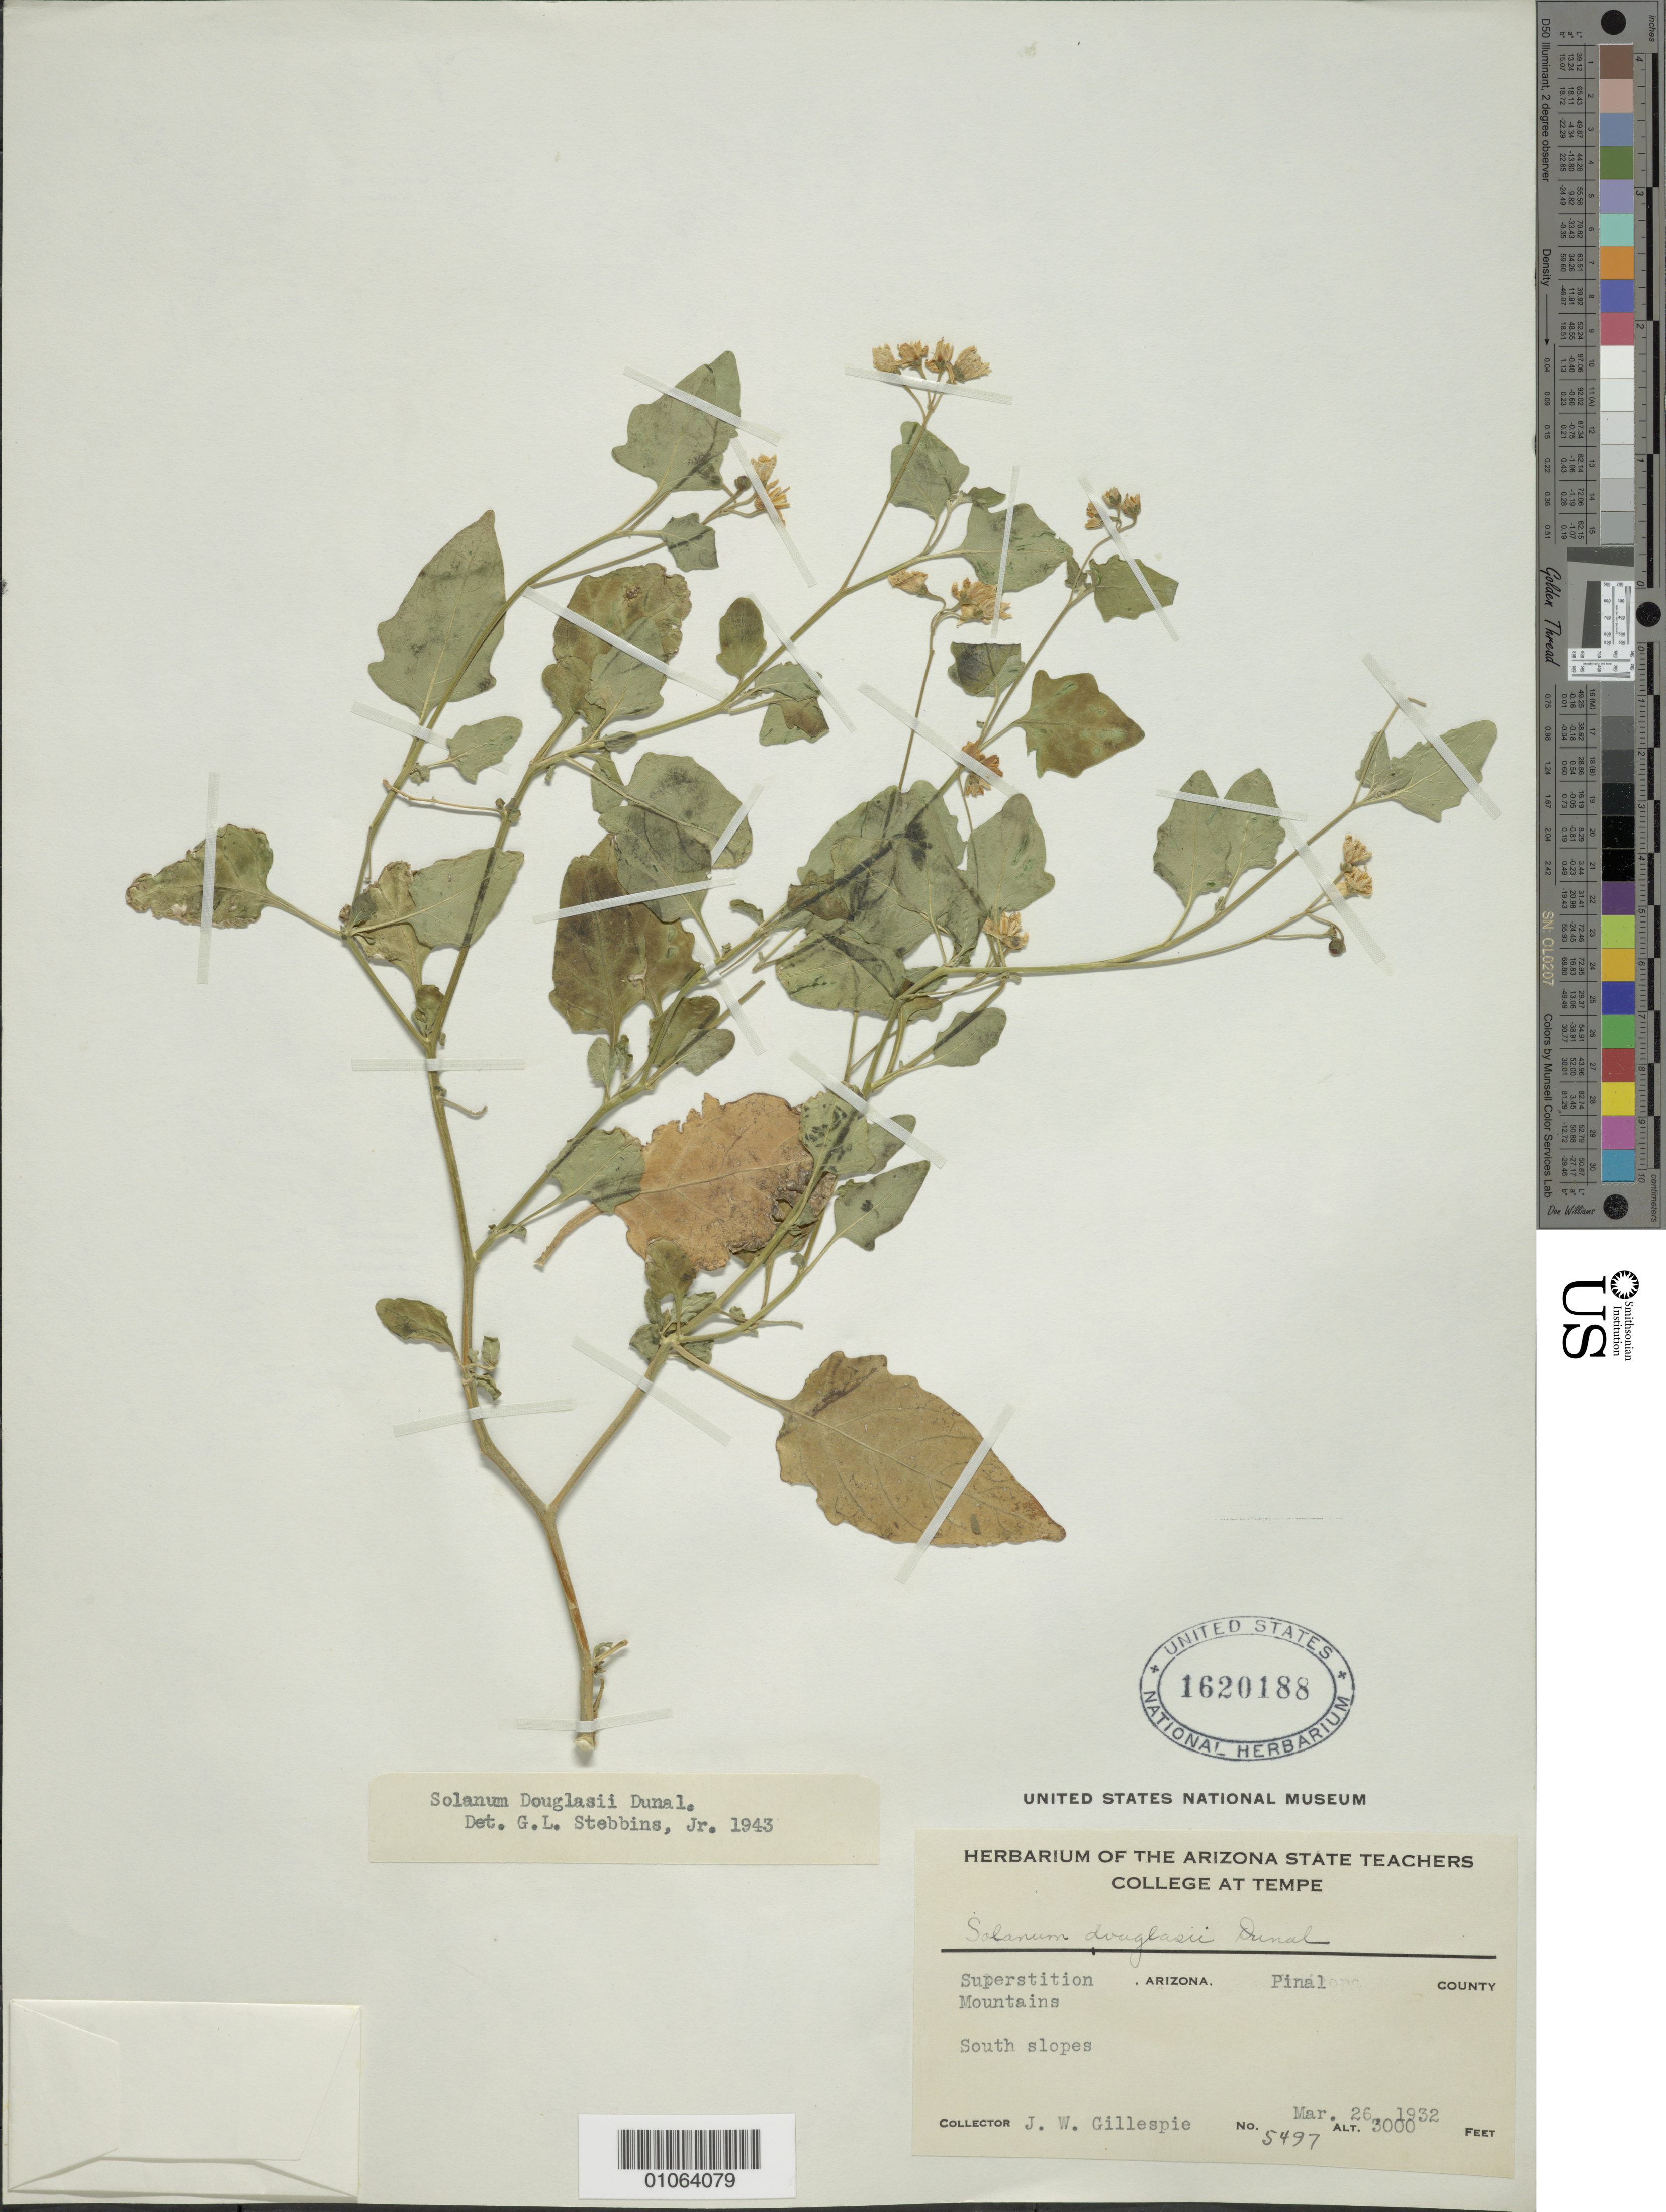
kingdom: Plantae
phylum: Tracheophyta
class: Magnoliopsida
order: Solanales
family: Solanaceae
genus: Solanum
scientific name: Solanum douglasii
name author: Dunal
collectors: J. W. Gillespie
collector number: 5497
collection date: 1932-03-26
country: United States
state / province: Arizona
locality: Superstition Mountains. Pinal County. South slopes.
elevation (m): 914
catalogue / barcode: US 1620188